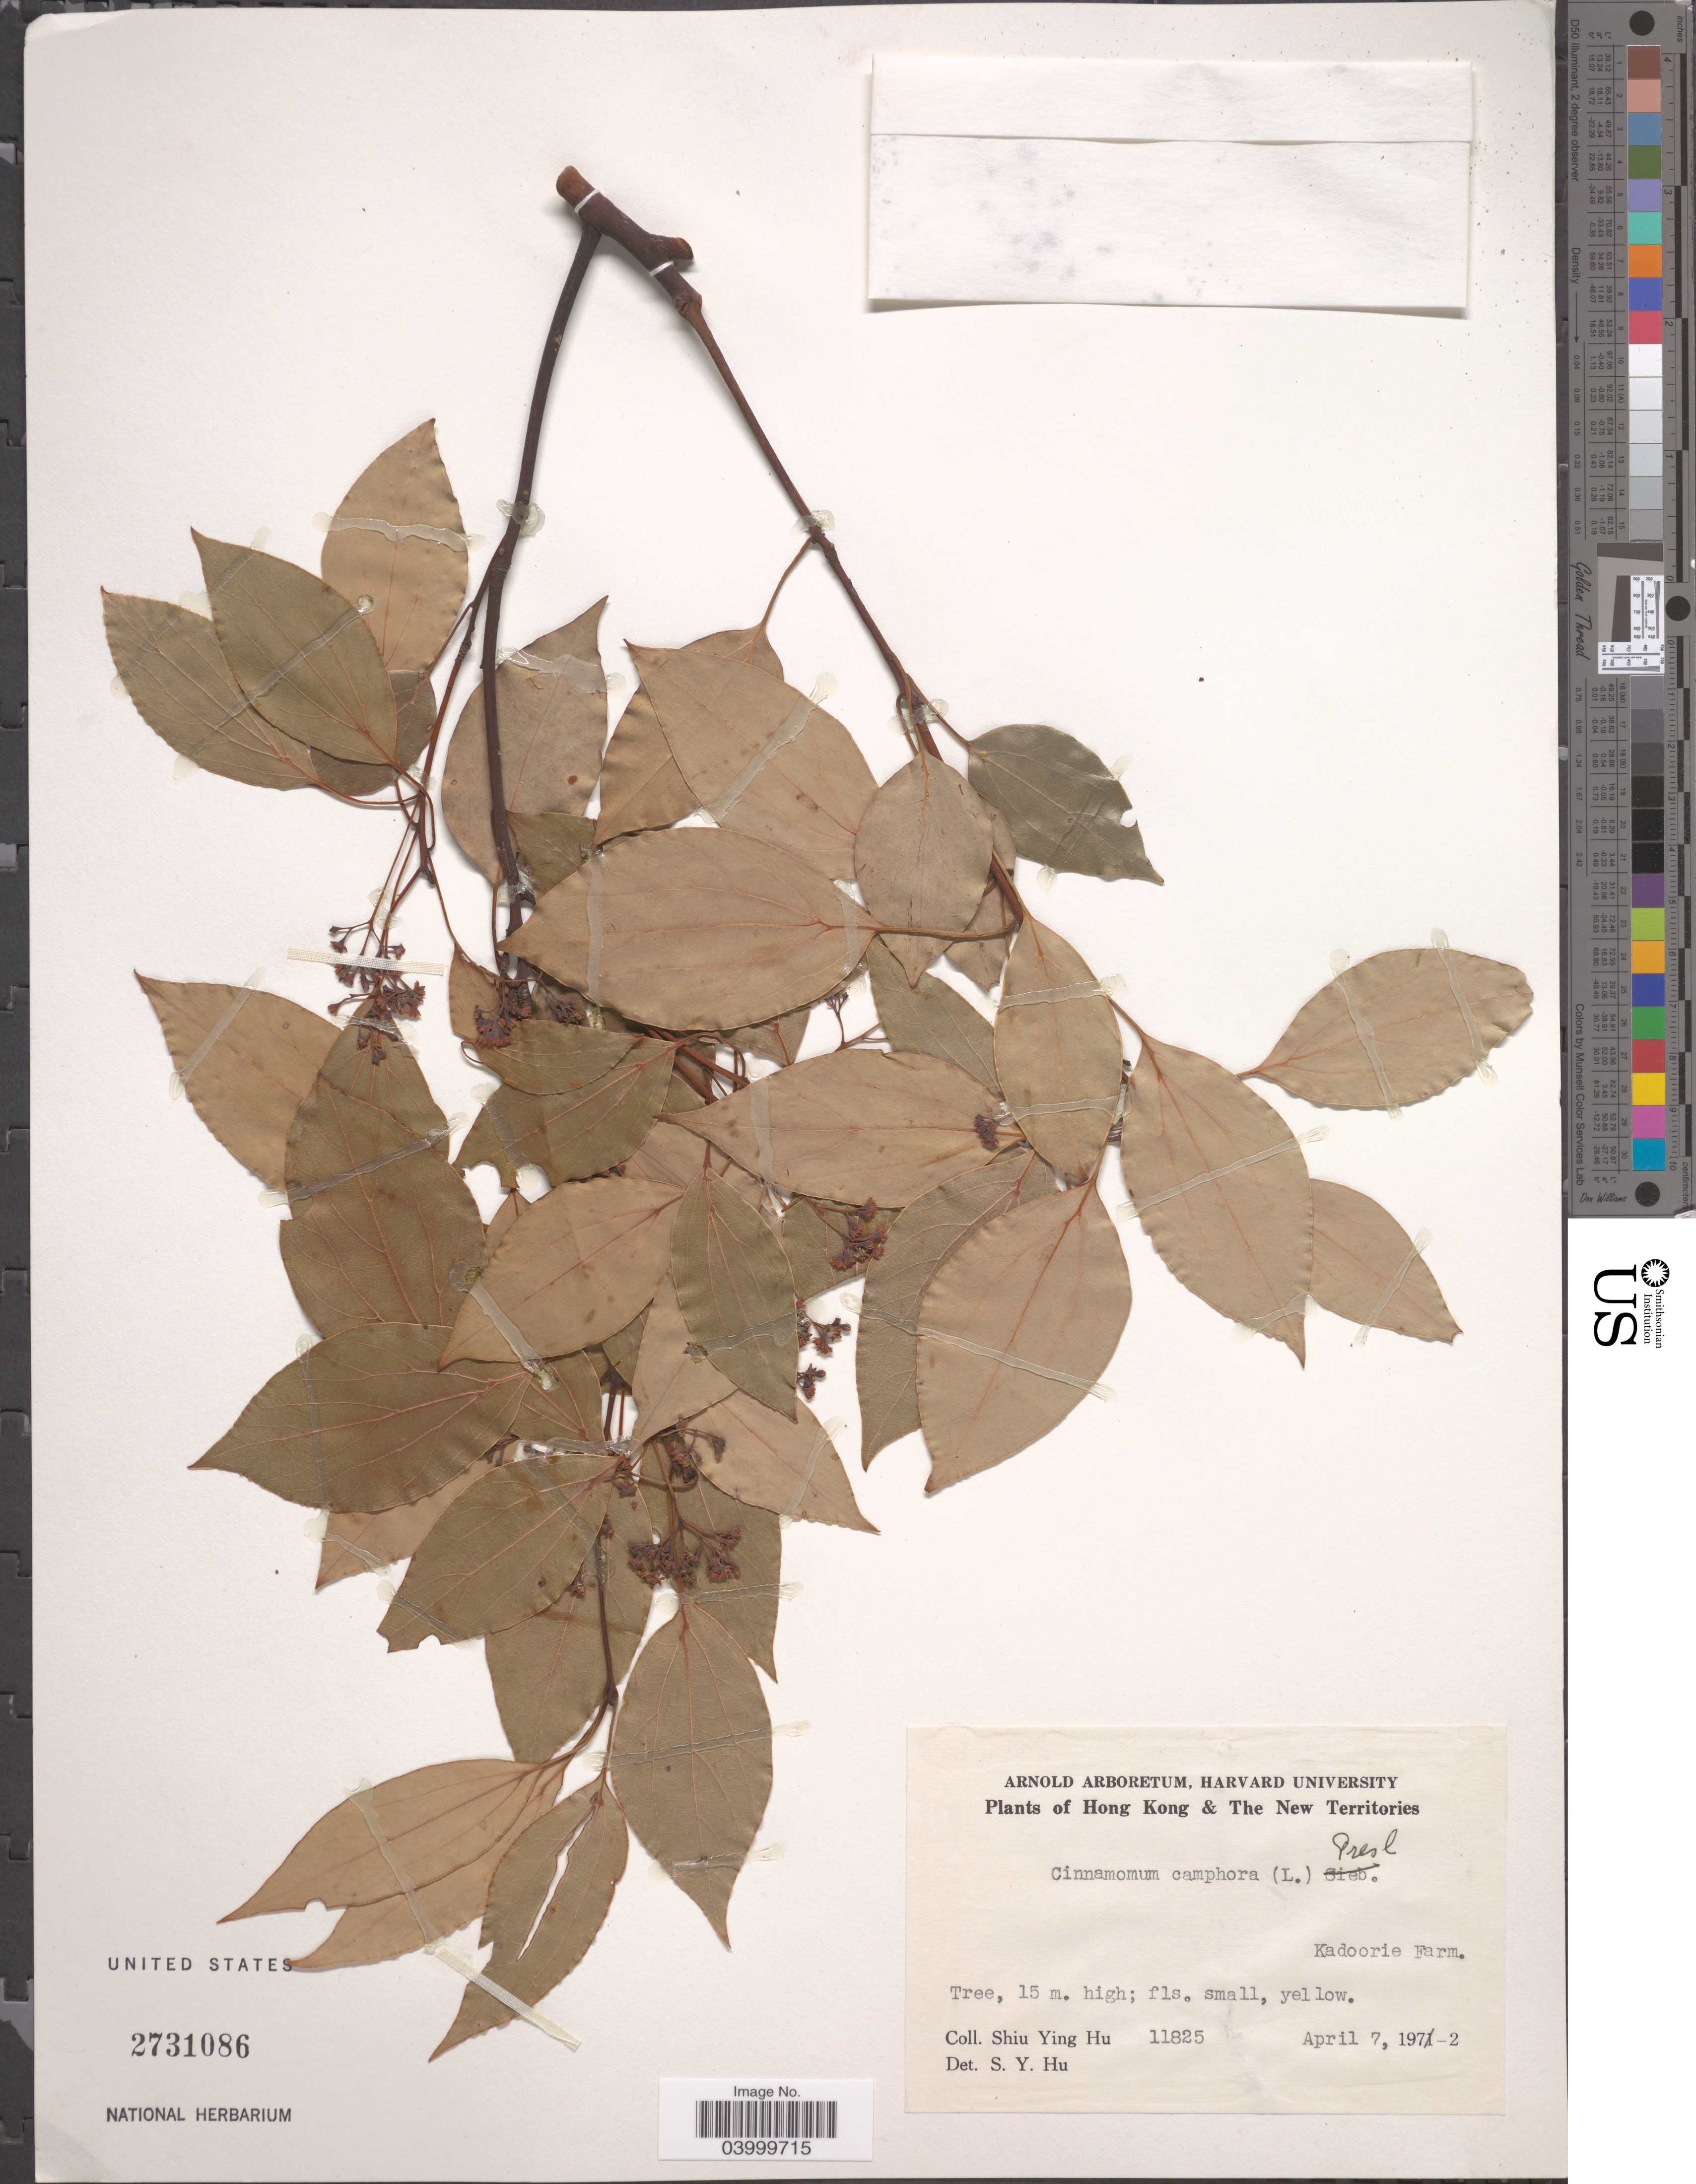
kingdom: Plantae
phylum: Tracheophyta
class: Magnoliopsida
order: Laurales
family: Lauraceae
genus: Cinnamomum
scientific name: Cinnamomum camphora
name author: (L.) J. Presl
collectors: S. Y. Hu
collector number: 11825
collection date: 1972-04-07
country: China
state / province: Hong Kong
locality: The New Territories. Kadoorie Farm.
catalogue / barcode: US 2731086